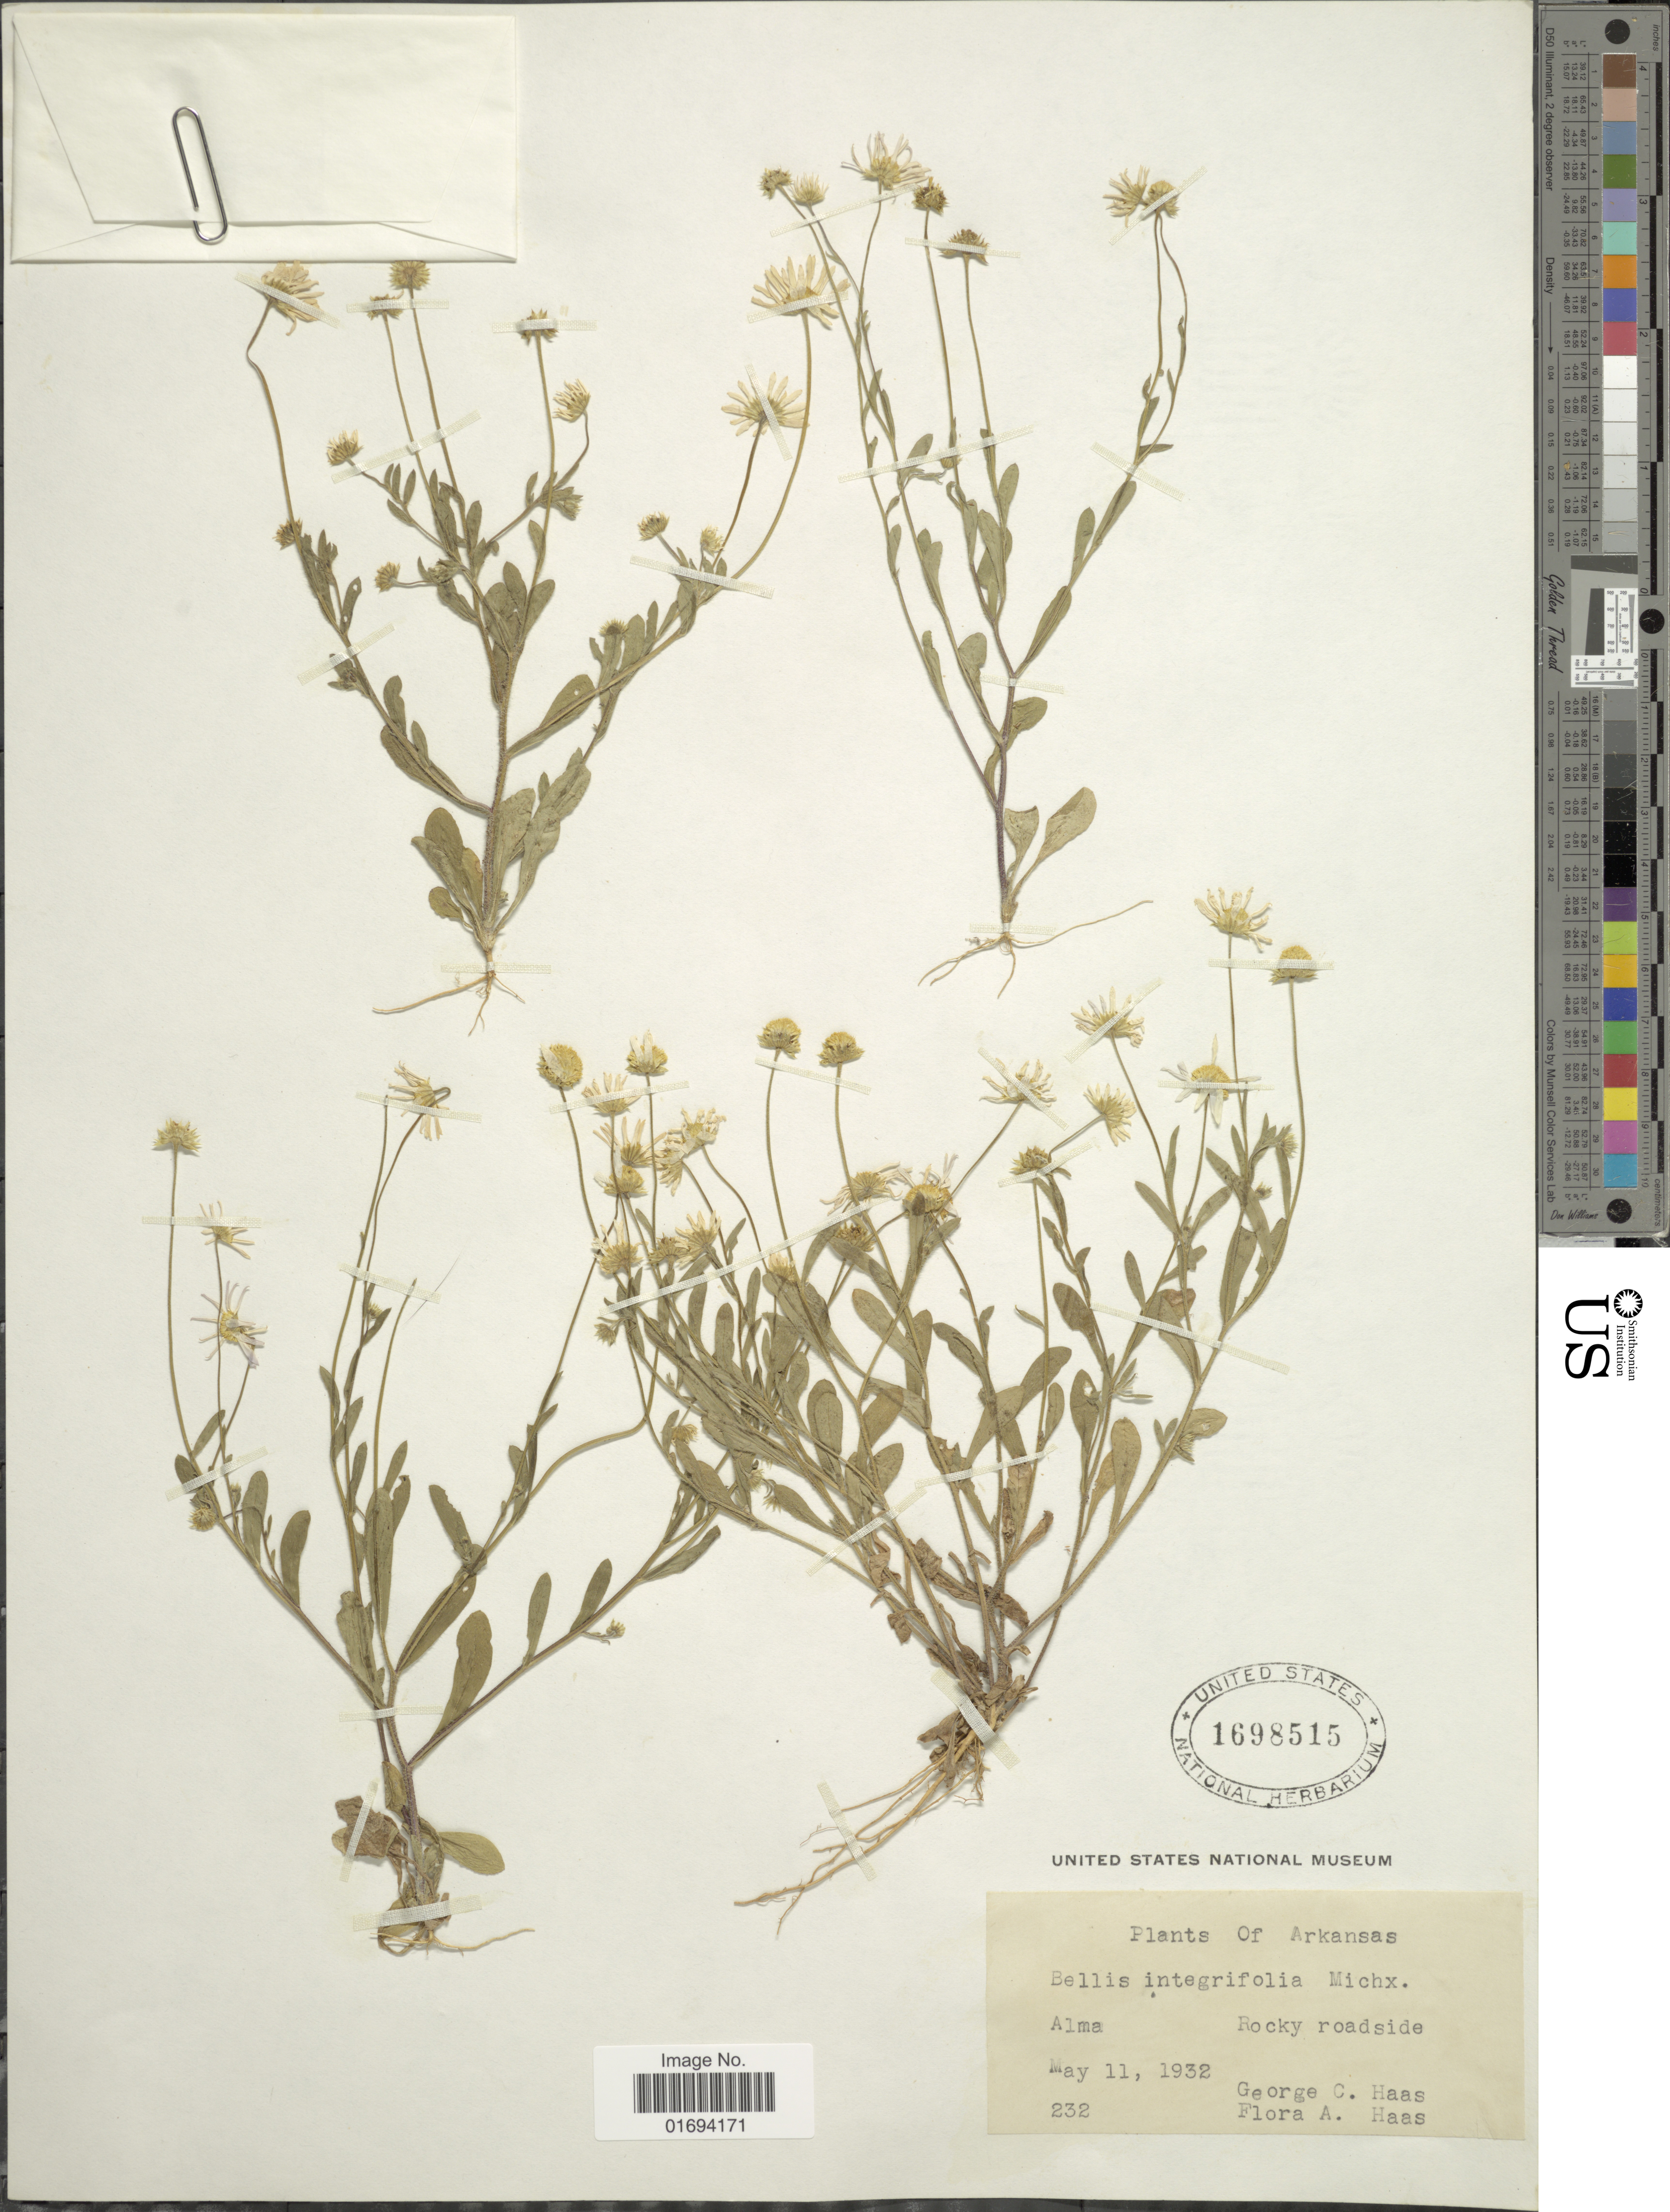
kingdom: Plantae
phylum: Tracheophyta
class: Magnoliopsida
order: Asterales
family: Asteraceae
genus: Astranthium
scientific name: Astranthium integrifolium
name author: (Michx.) Nutt.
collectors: G. Haas & F. A. Haas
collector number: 232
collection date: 1932-05-11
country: United States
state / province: Arkansas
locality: Alma, Rocky roadside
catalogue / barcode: US 1698515